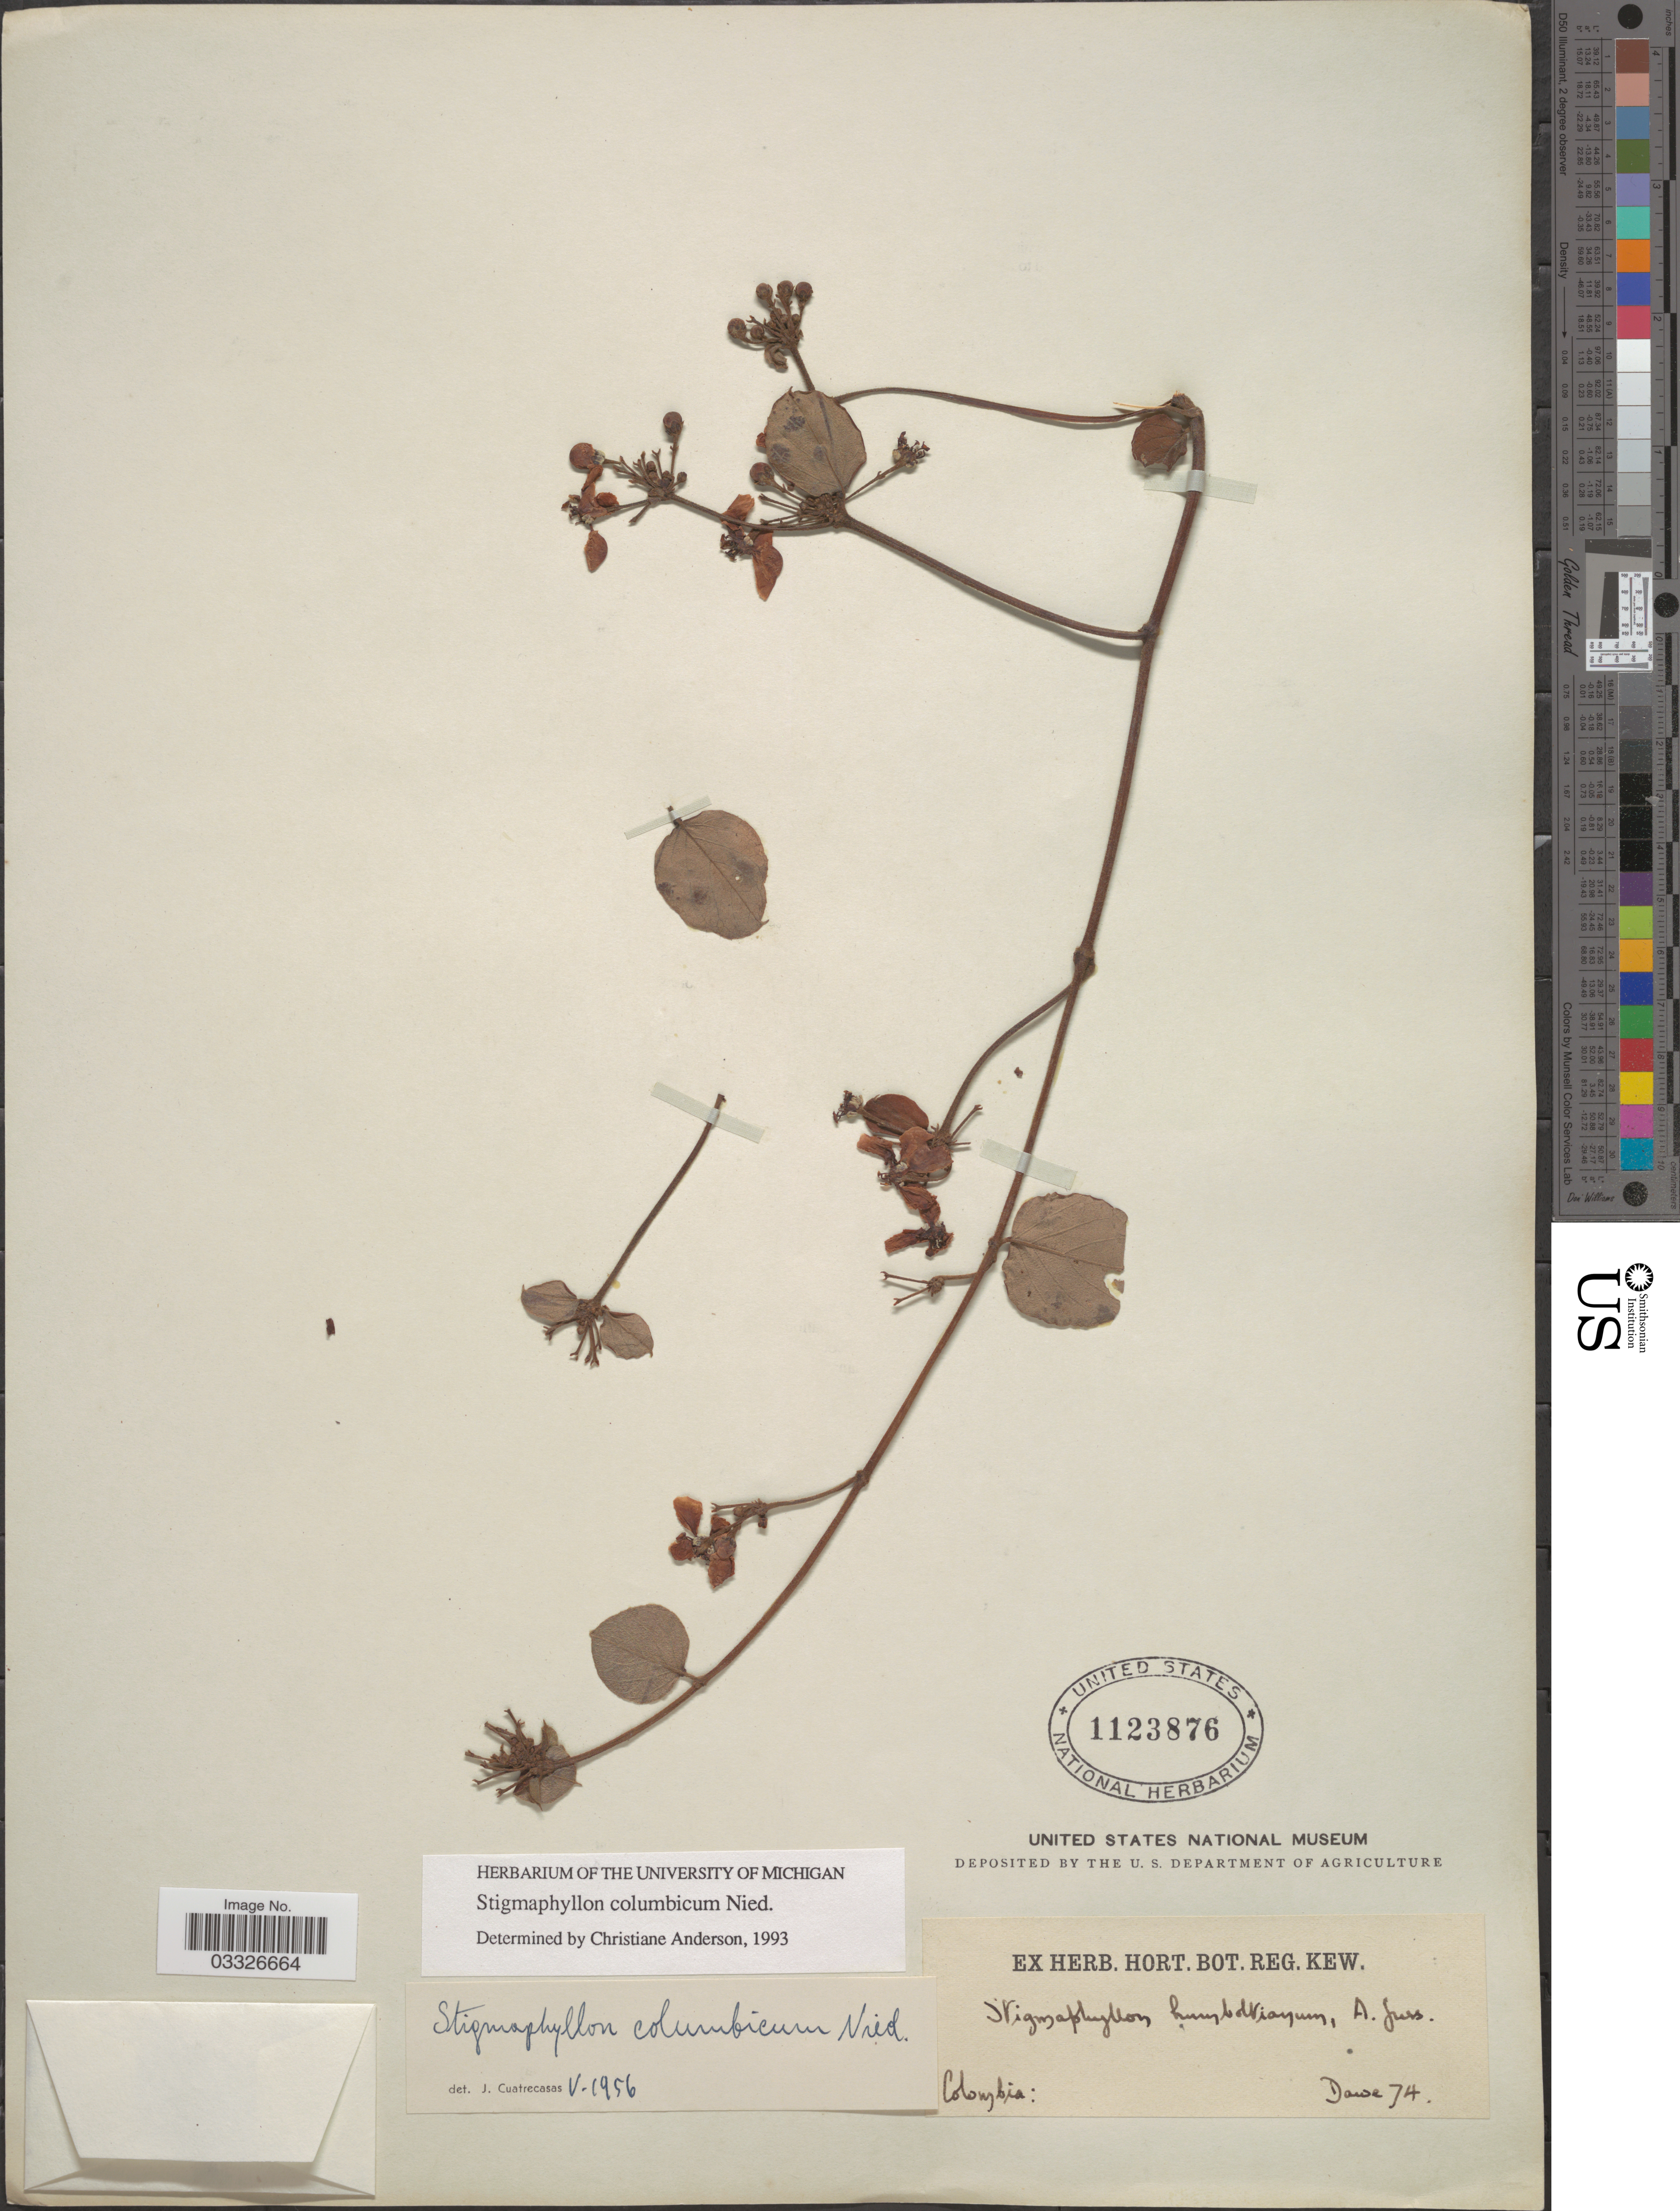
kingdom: Plantae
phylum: Tracheophyta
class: Magnoliopsida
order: Malpighiales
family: Malpighiaceae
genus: Stigmaphyllon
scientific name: Stigmaphyllon columbicum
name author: Nied.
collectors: Dawe, --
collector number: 74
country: Colombia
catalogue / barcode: US 1123876